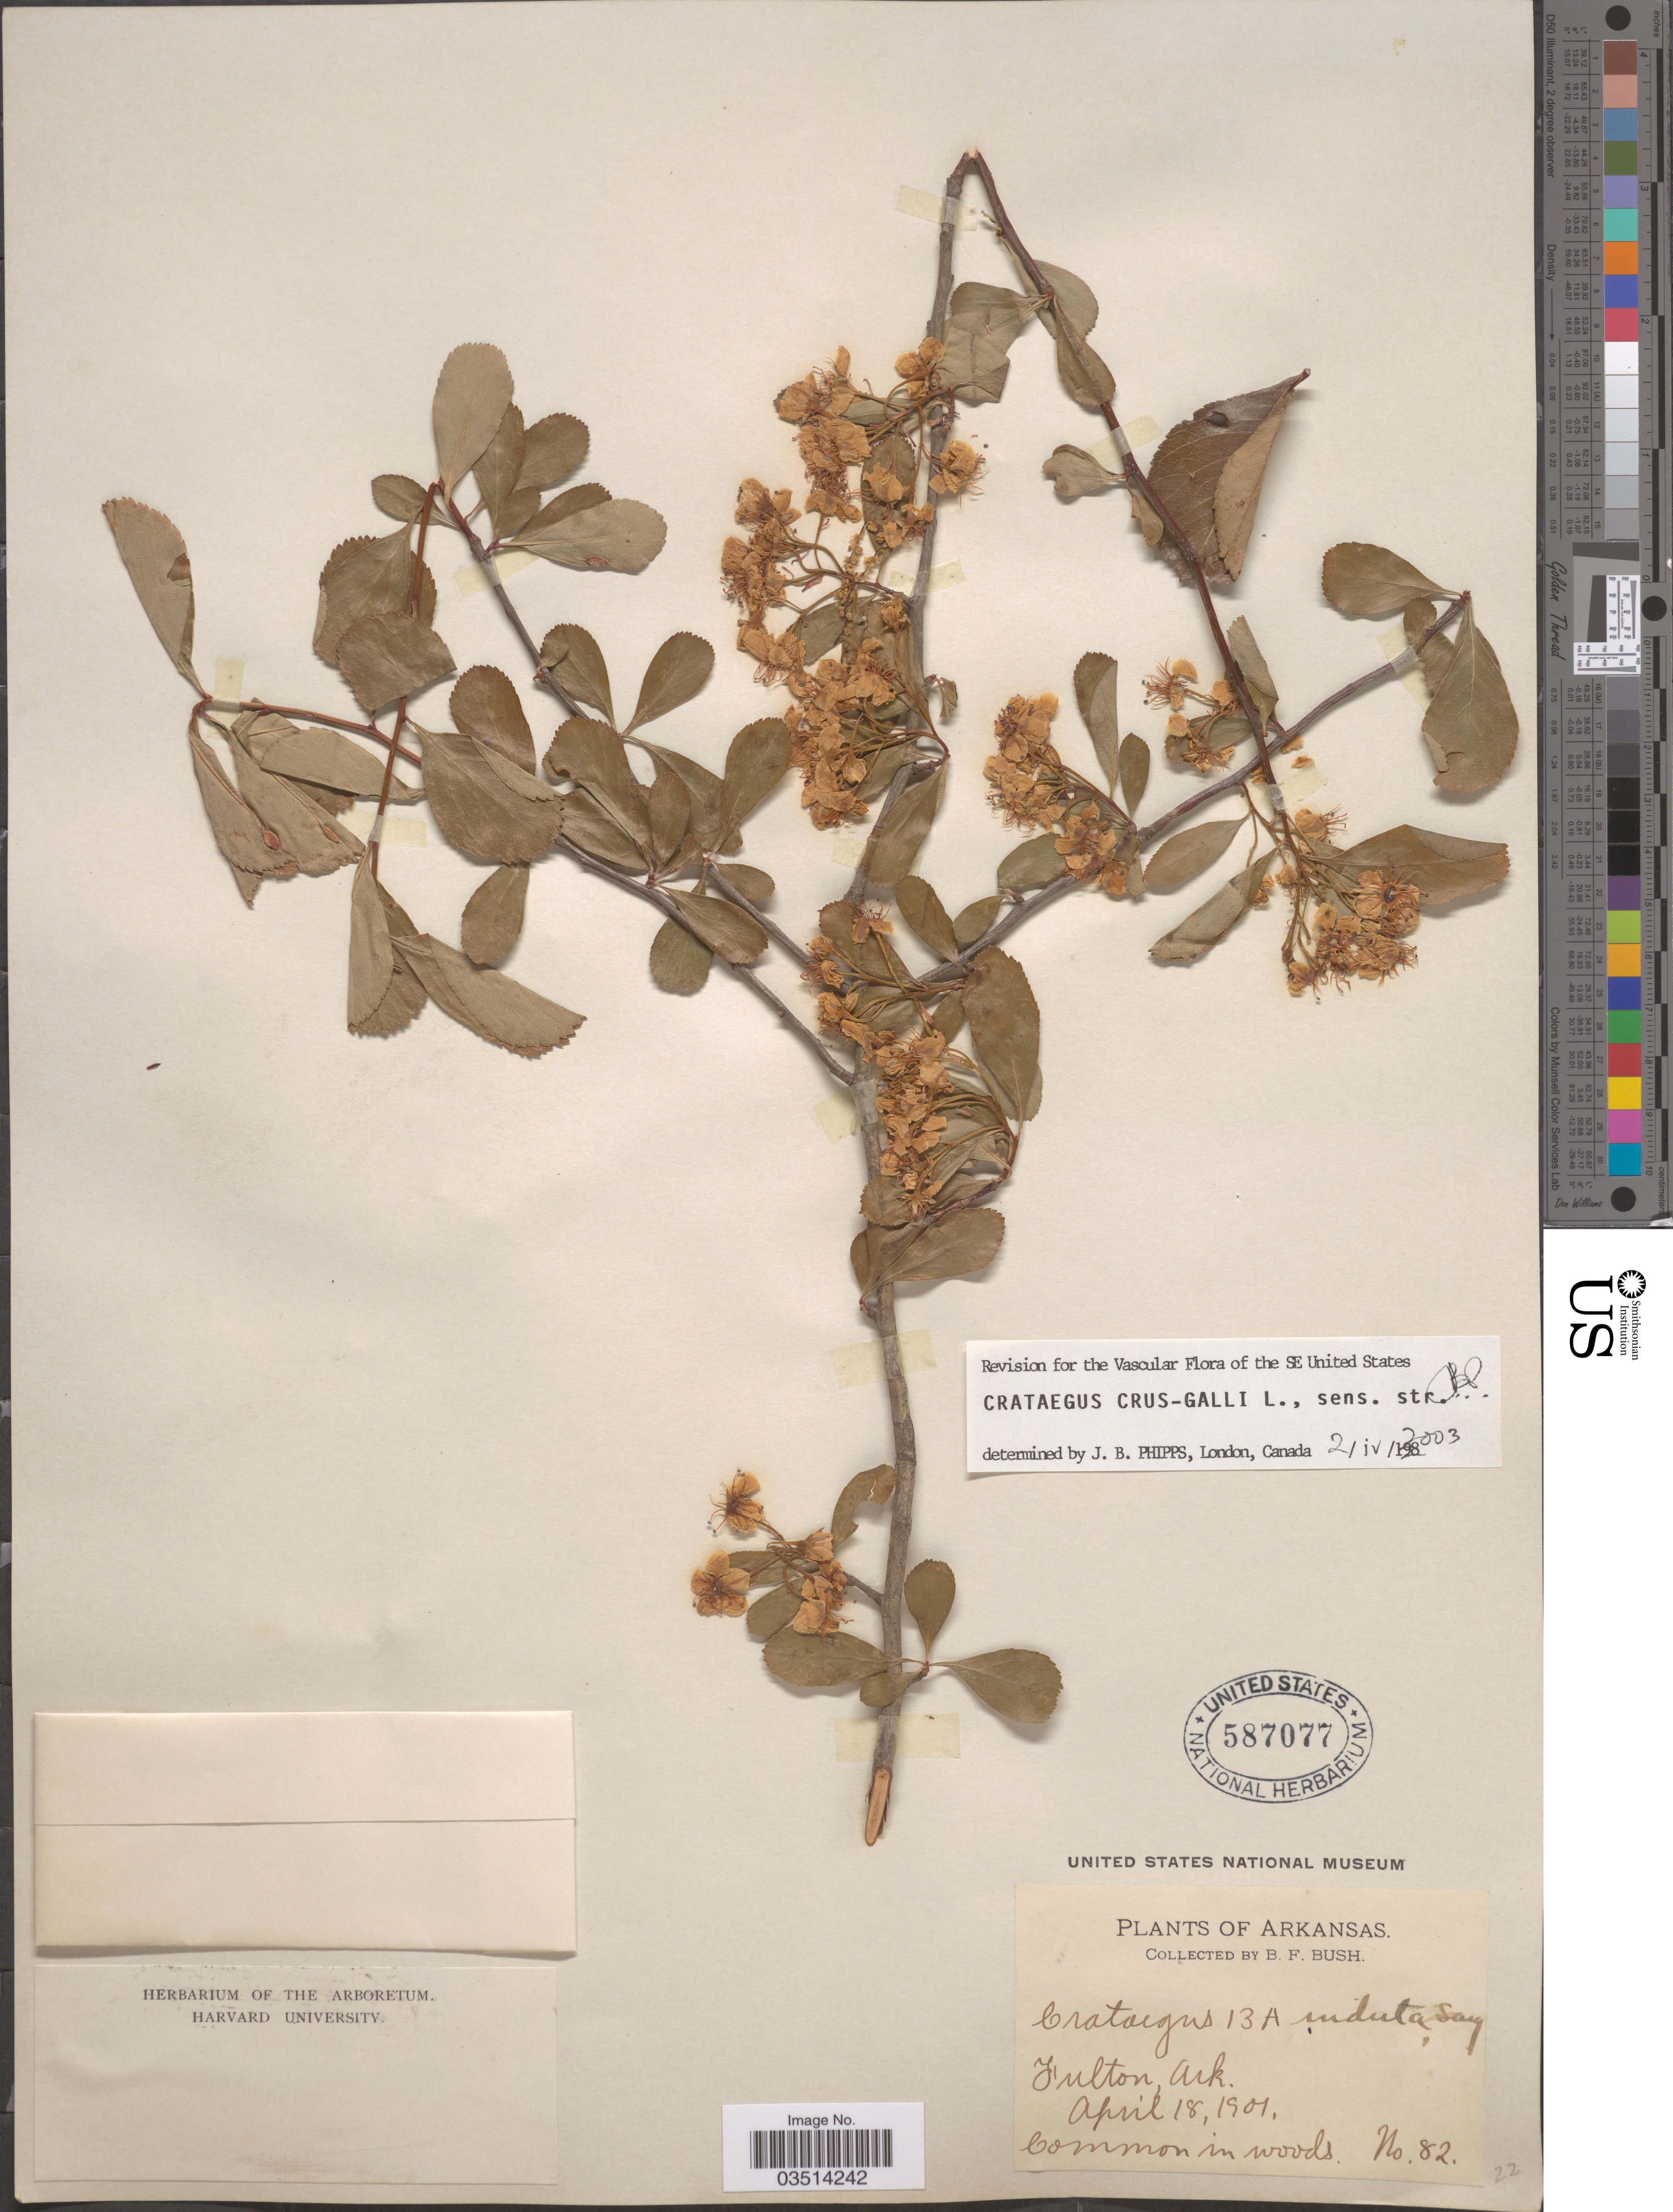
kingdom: Plantae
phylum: Tracheophyta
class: Magnoliopsida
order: Rosales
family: Rosaceae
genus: Crataegus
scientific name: Crataegus crus-galli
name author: L.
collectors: B. F. Bush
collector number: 82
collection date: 1901-04-18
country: United States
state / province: Arkansas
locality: Fulton.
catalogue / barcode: US 587077